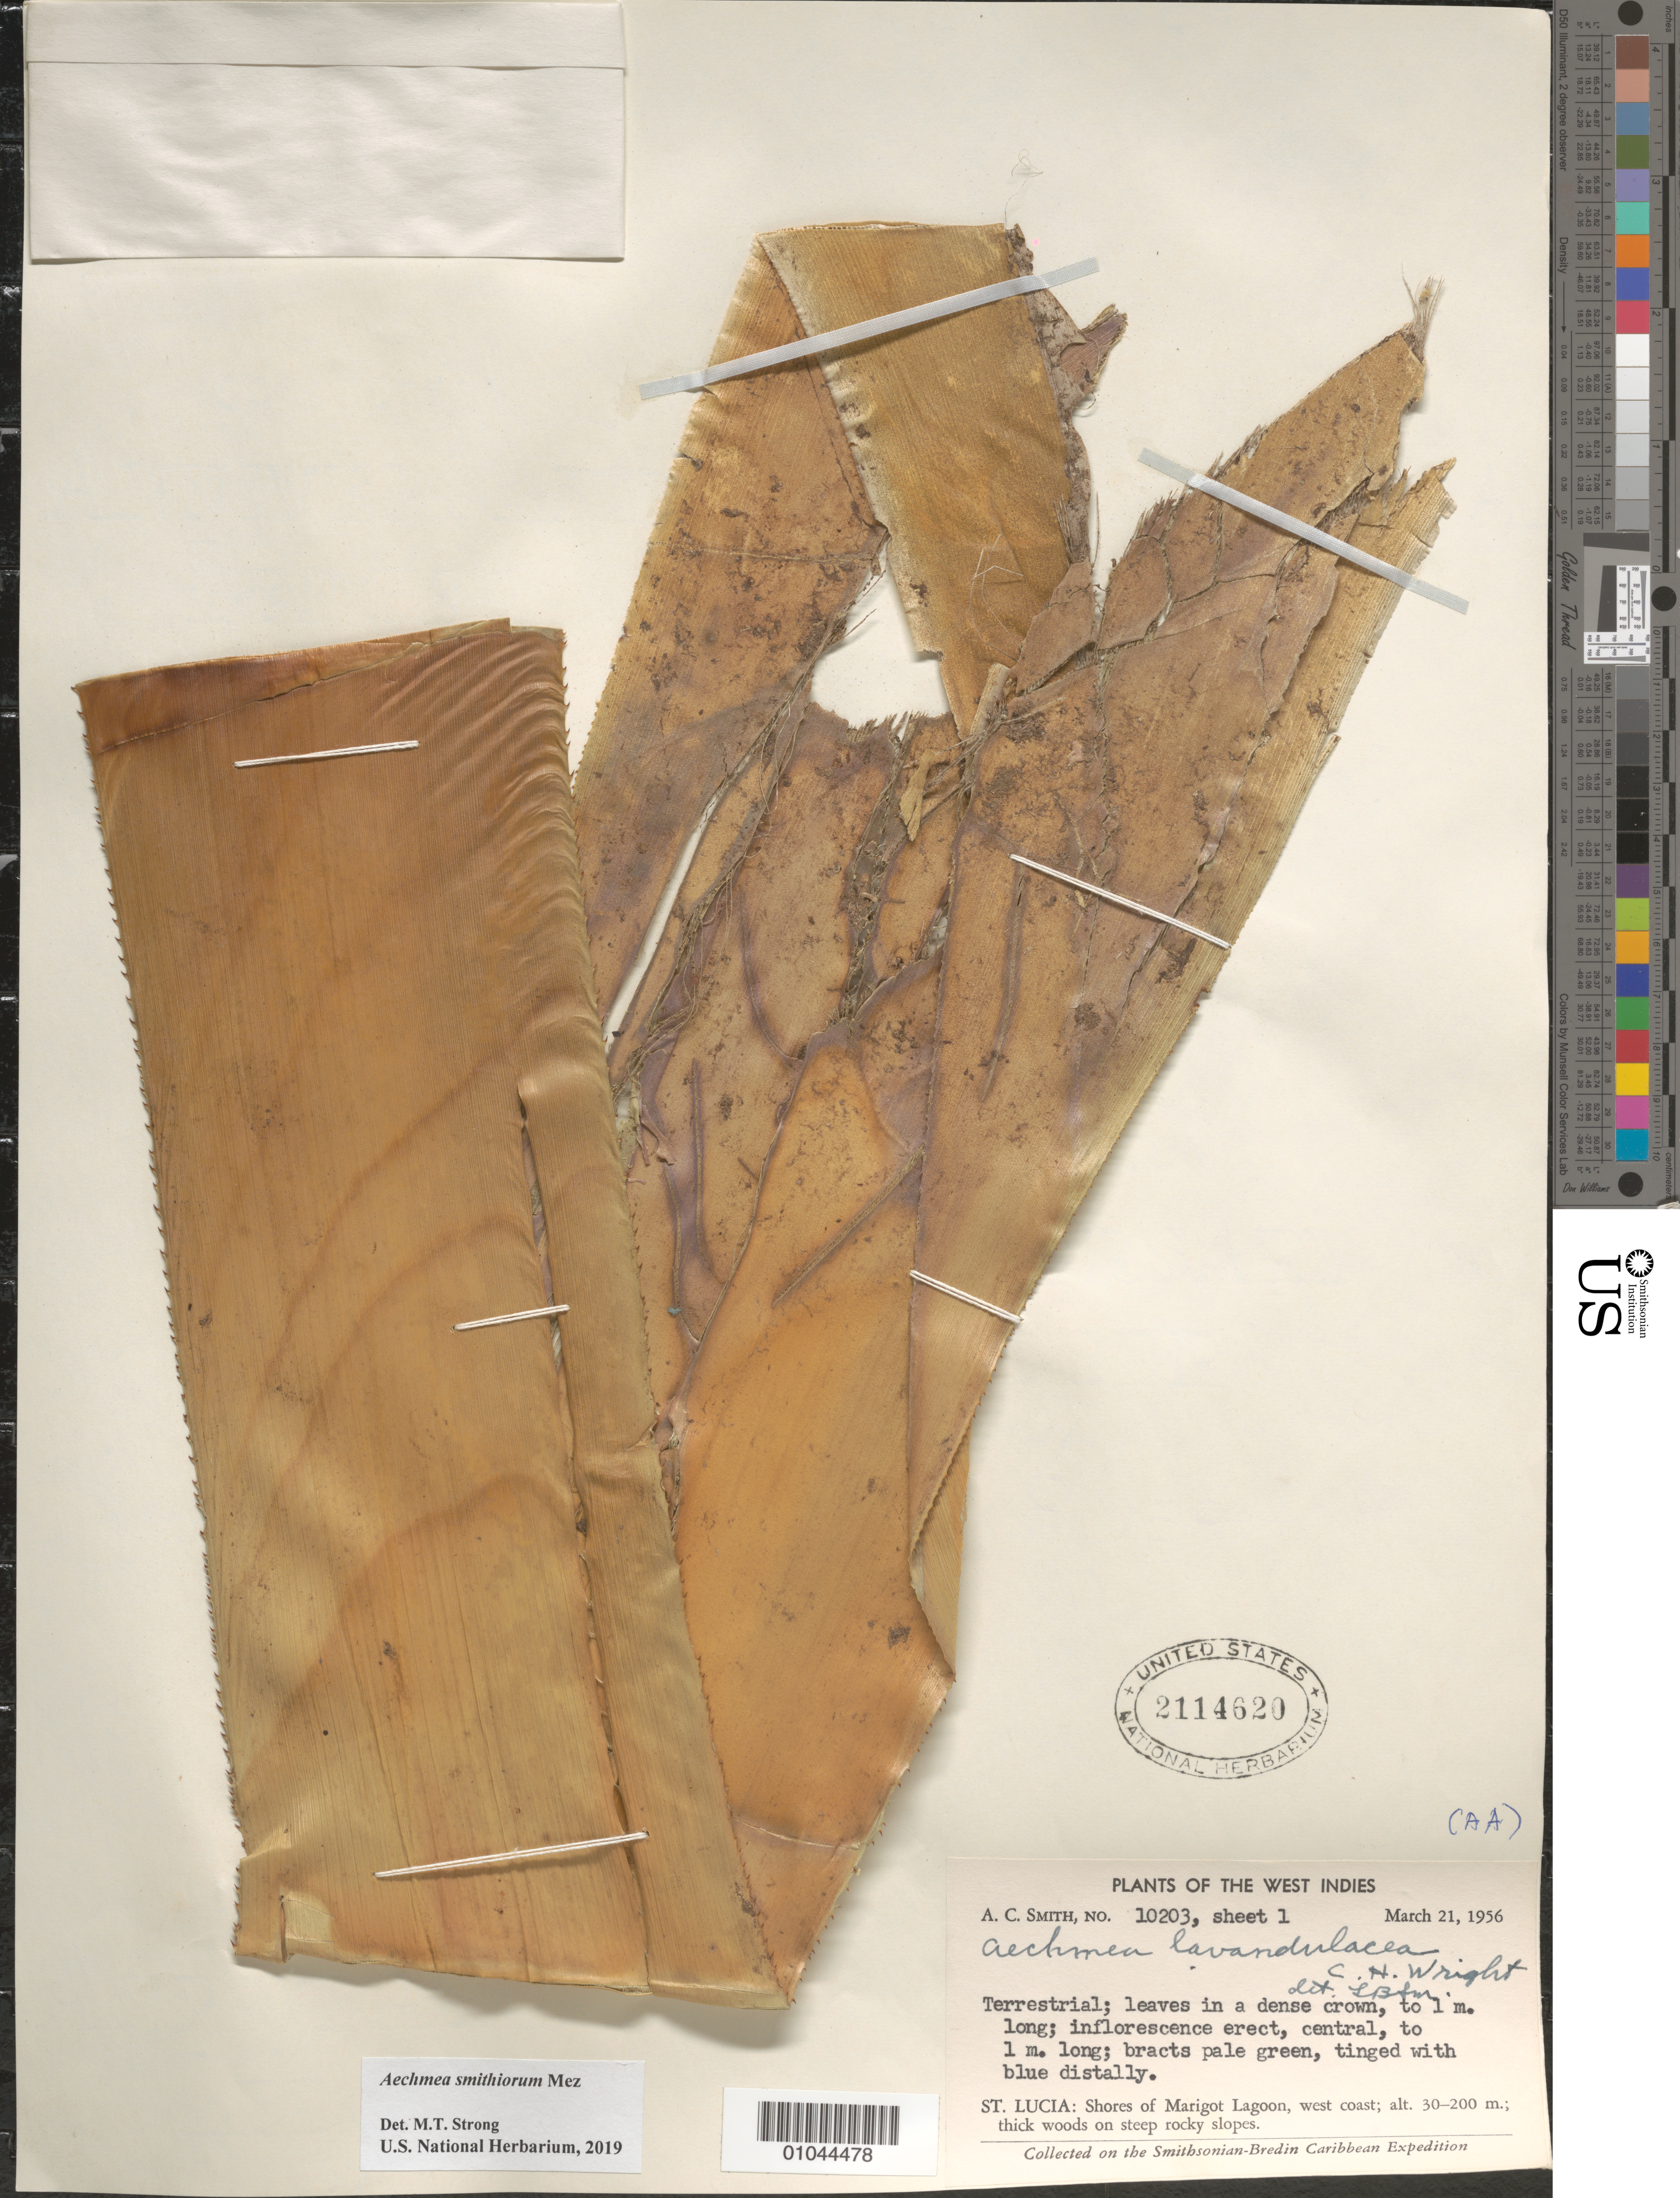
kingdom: Plantae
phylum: Tracheophyta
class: Liliopsida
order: Poales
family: Bromeliaceae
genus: Aechmea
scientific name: Aechmea smithiorum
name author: Mez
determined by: Strong, Mark T., (BOT), Smithsonian Institution - National Museum of Natural History (UNITED STATES)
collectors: A. C. Smith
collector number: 10203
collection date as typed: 21 Mar 1956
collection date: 1956-03-21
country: St. Lucia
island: St. Lucia I.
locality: St. Lucia: Shores of Marigot Lagoon, west coast; thick woods on steep rocky slopes.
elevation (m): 30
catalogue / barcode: US 2114620